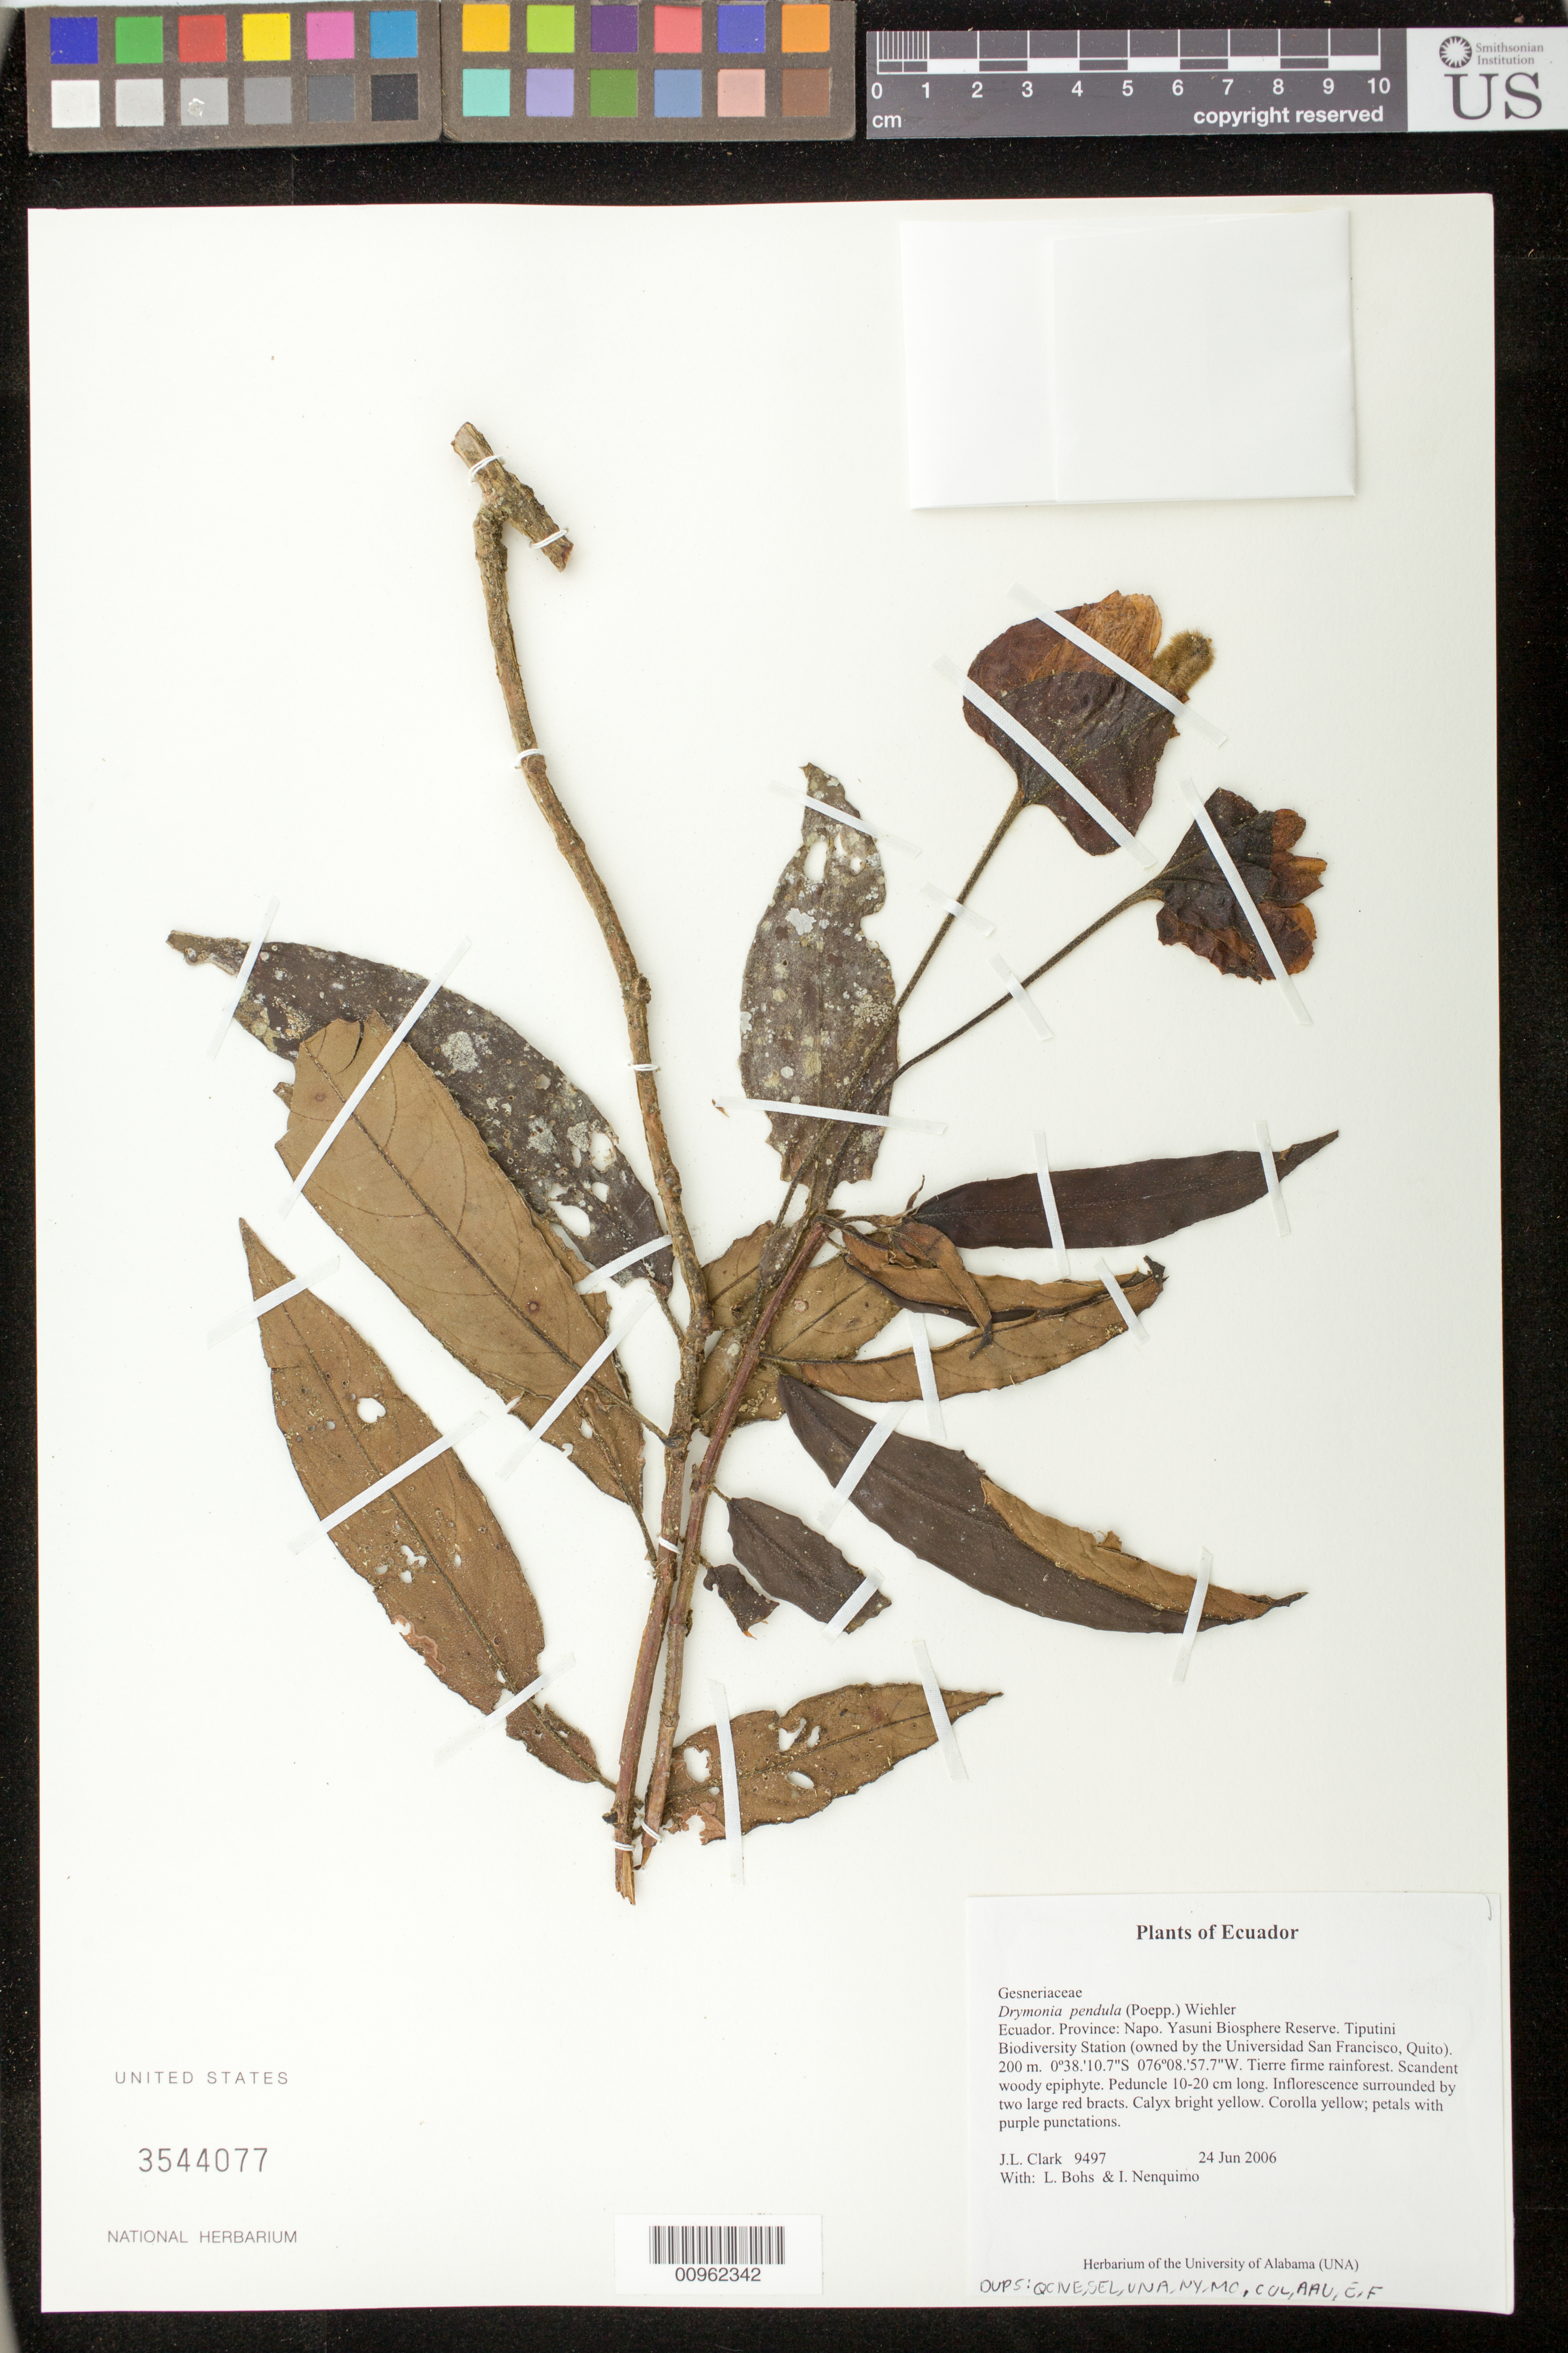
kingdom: Plantae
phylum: Tracheophyta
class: Magnoliopsida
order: Lamiales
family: Gesneriaceae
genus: Drymonia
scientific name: Drymonia pendula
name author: (Poepp.) Wiehler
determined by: Clark, J. L., (SEL), The Marie Selby Botanical Garden (UNITED STATES)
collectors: J. L. Clark, L. A. Bohs & I. Nenquimo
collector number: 9497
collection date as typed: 24 Jun 2006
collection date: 2006-06-24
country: Ecuador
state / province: Napo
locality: Yasuni Biosphere Reserve. Tiputini Biodiversity Station (owned by the Universidad San Francisco, Quito).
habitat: Tierre firme rainforest.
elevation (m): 200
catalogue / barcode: US 3544077